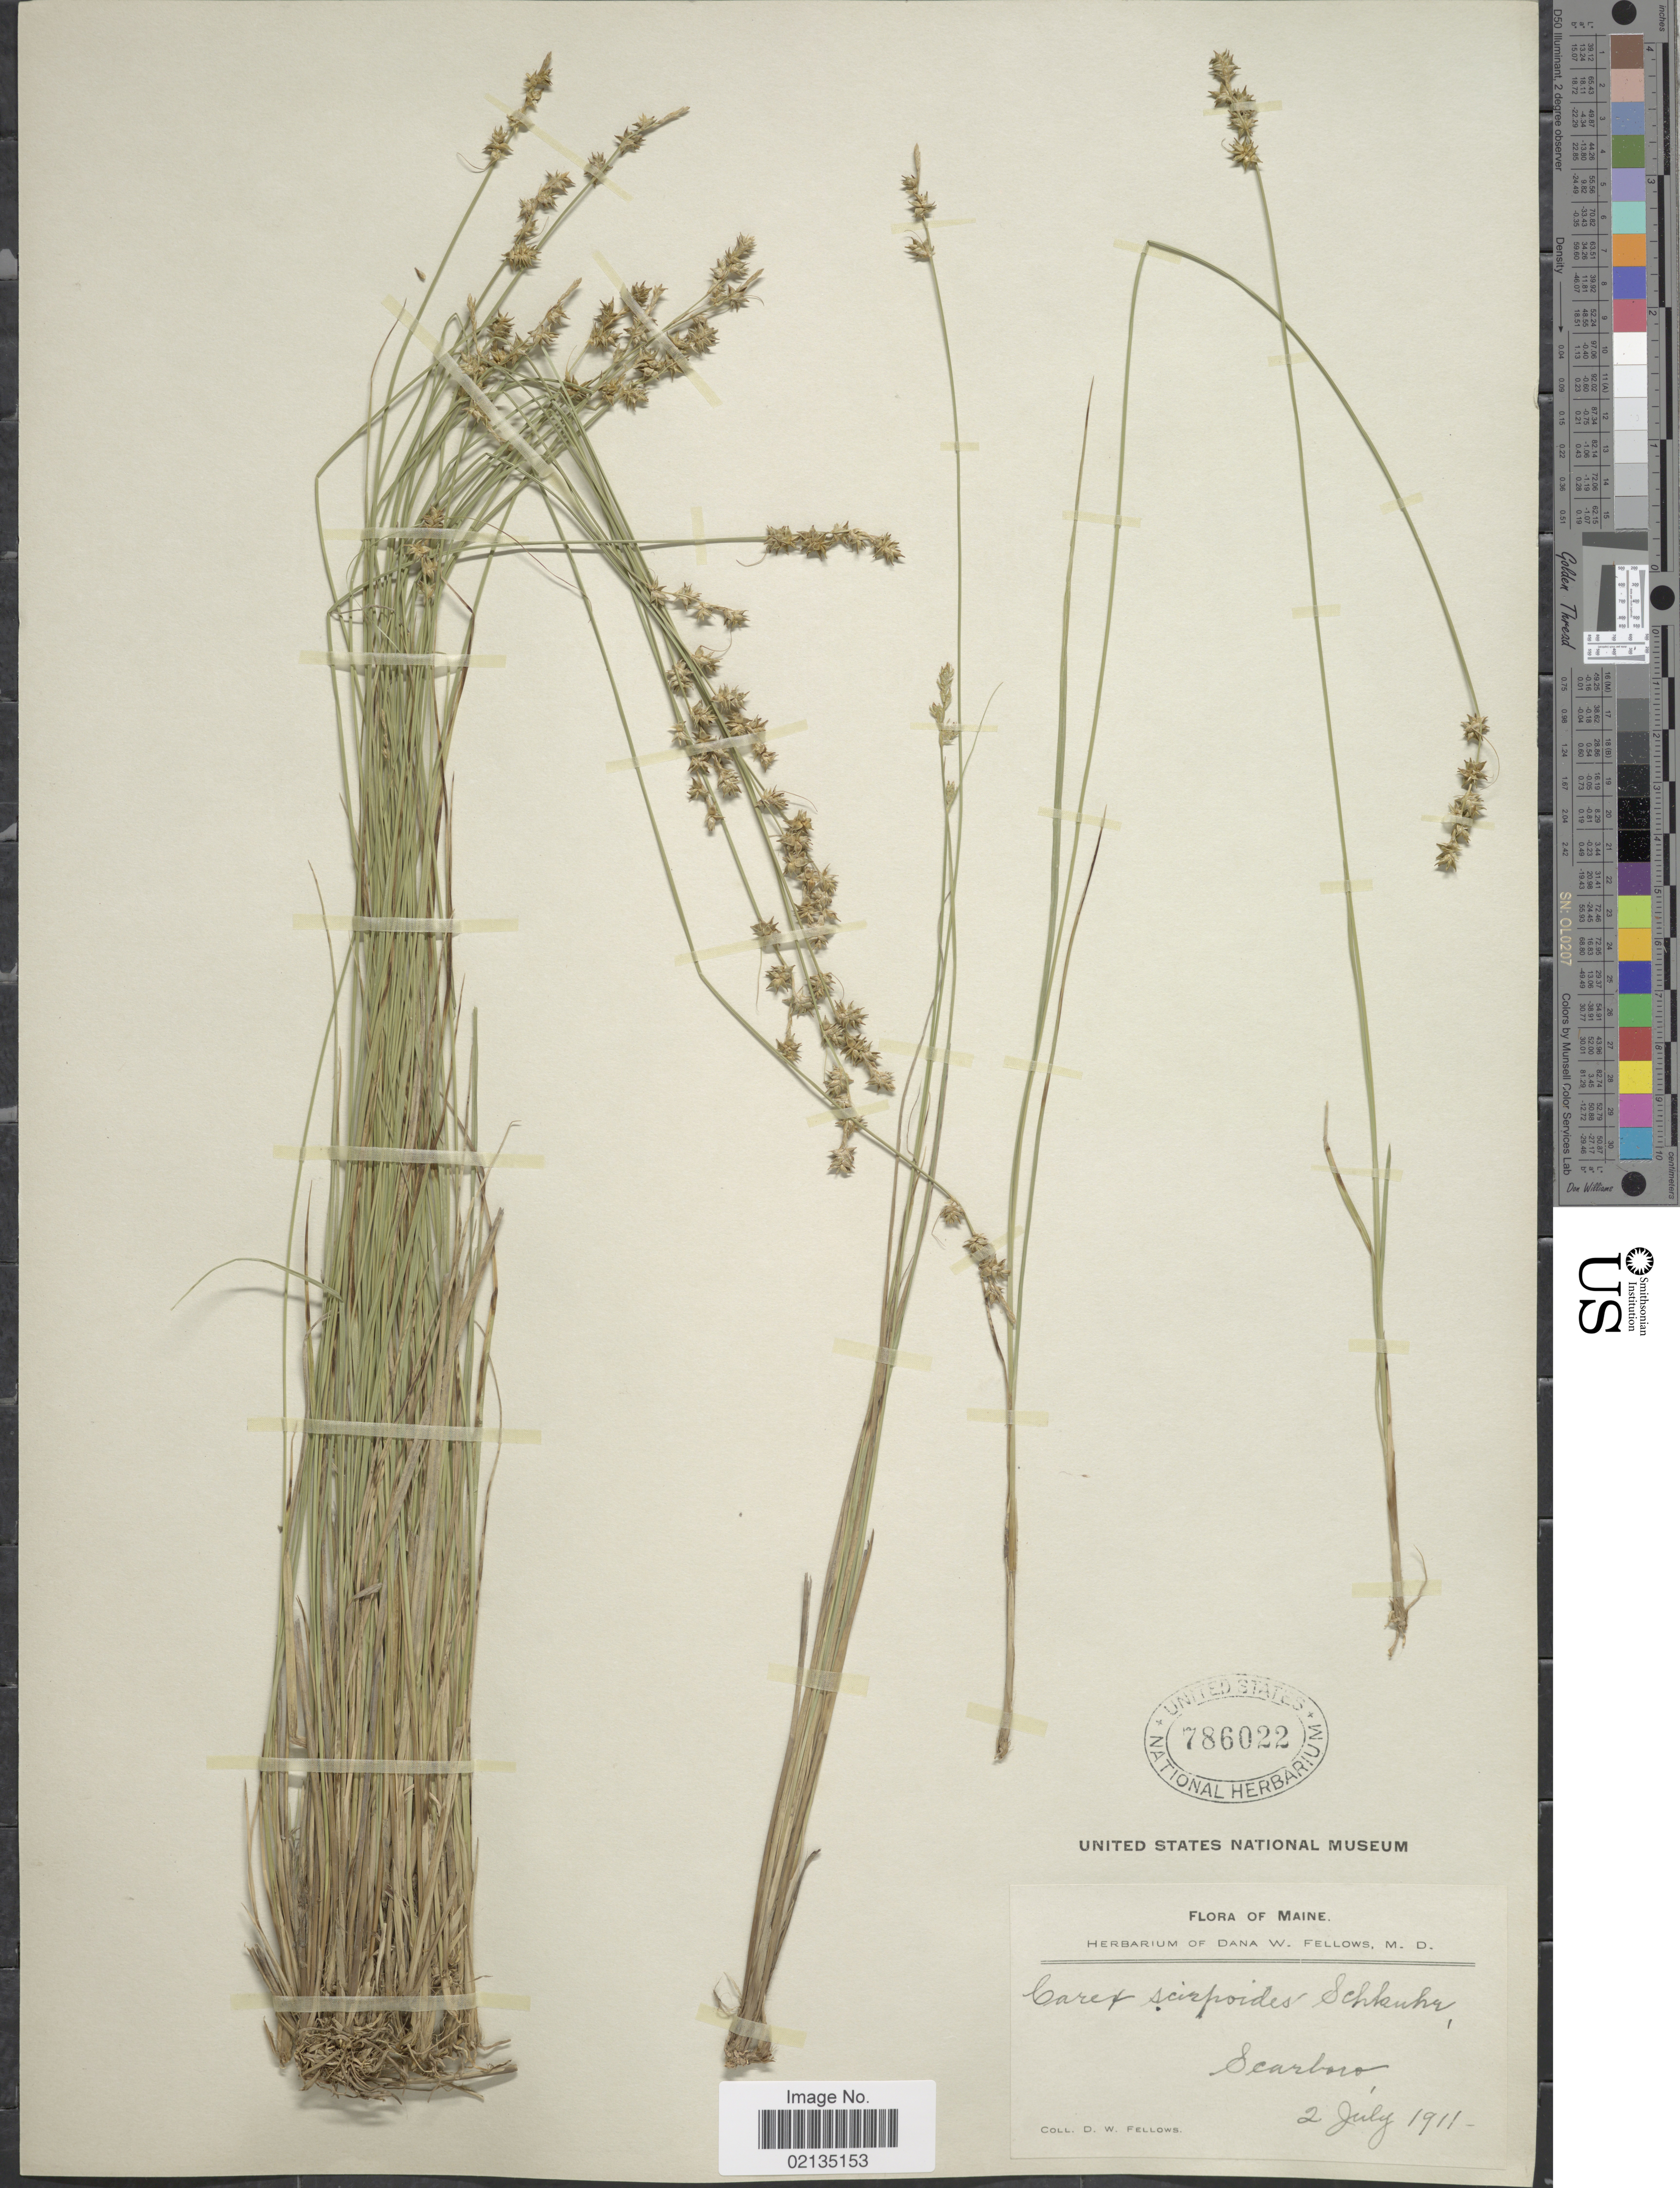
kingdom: Plantae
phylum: Tracheophyta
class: Liliopsida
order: Poales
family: Cyperaceae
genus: Carex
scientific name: Carex sterilis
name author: Willd.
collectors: D. W. Fellows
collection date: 1911-07-02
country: United States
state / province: Maine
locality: Scarboro. Maine.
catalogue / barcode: US 786022